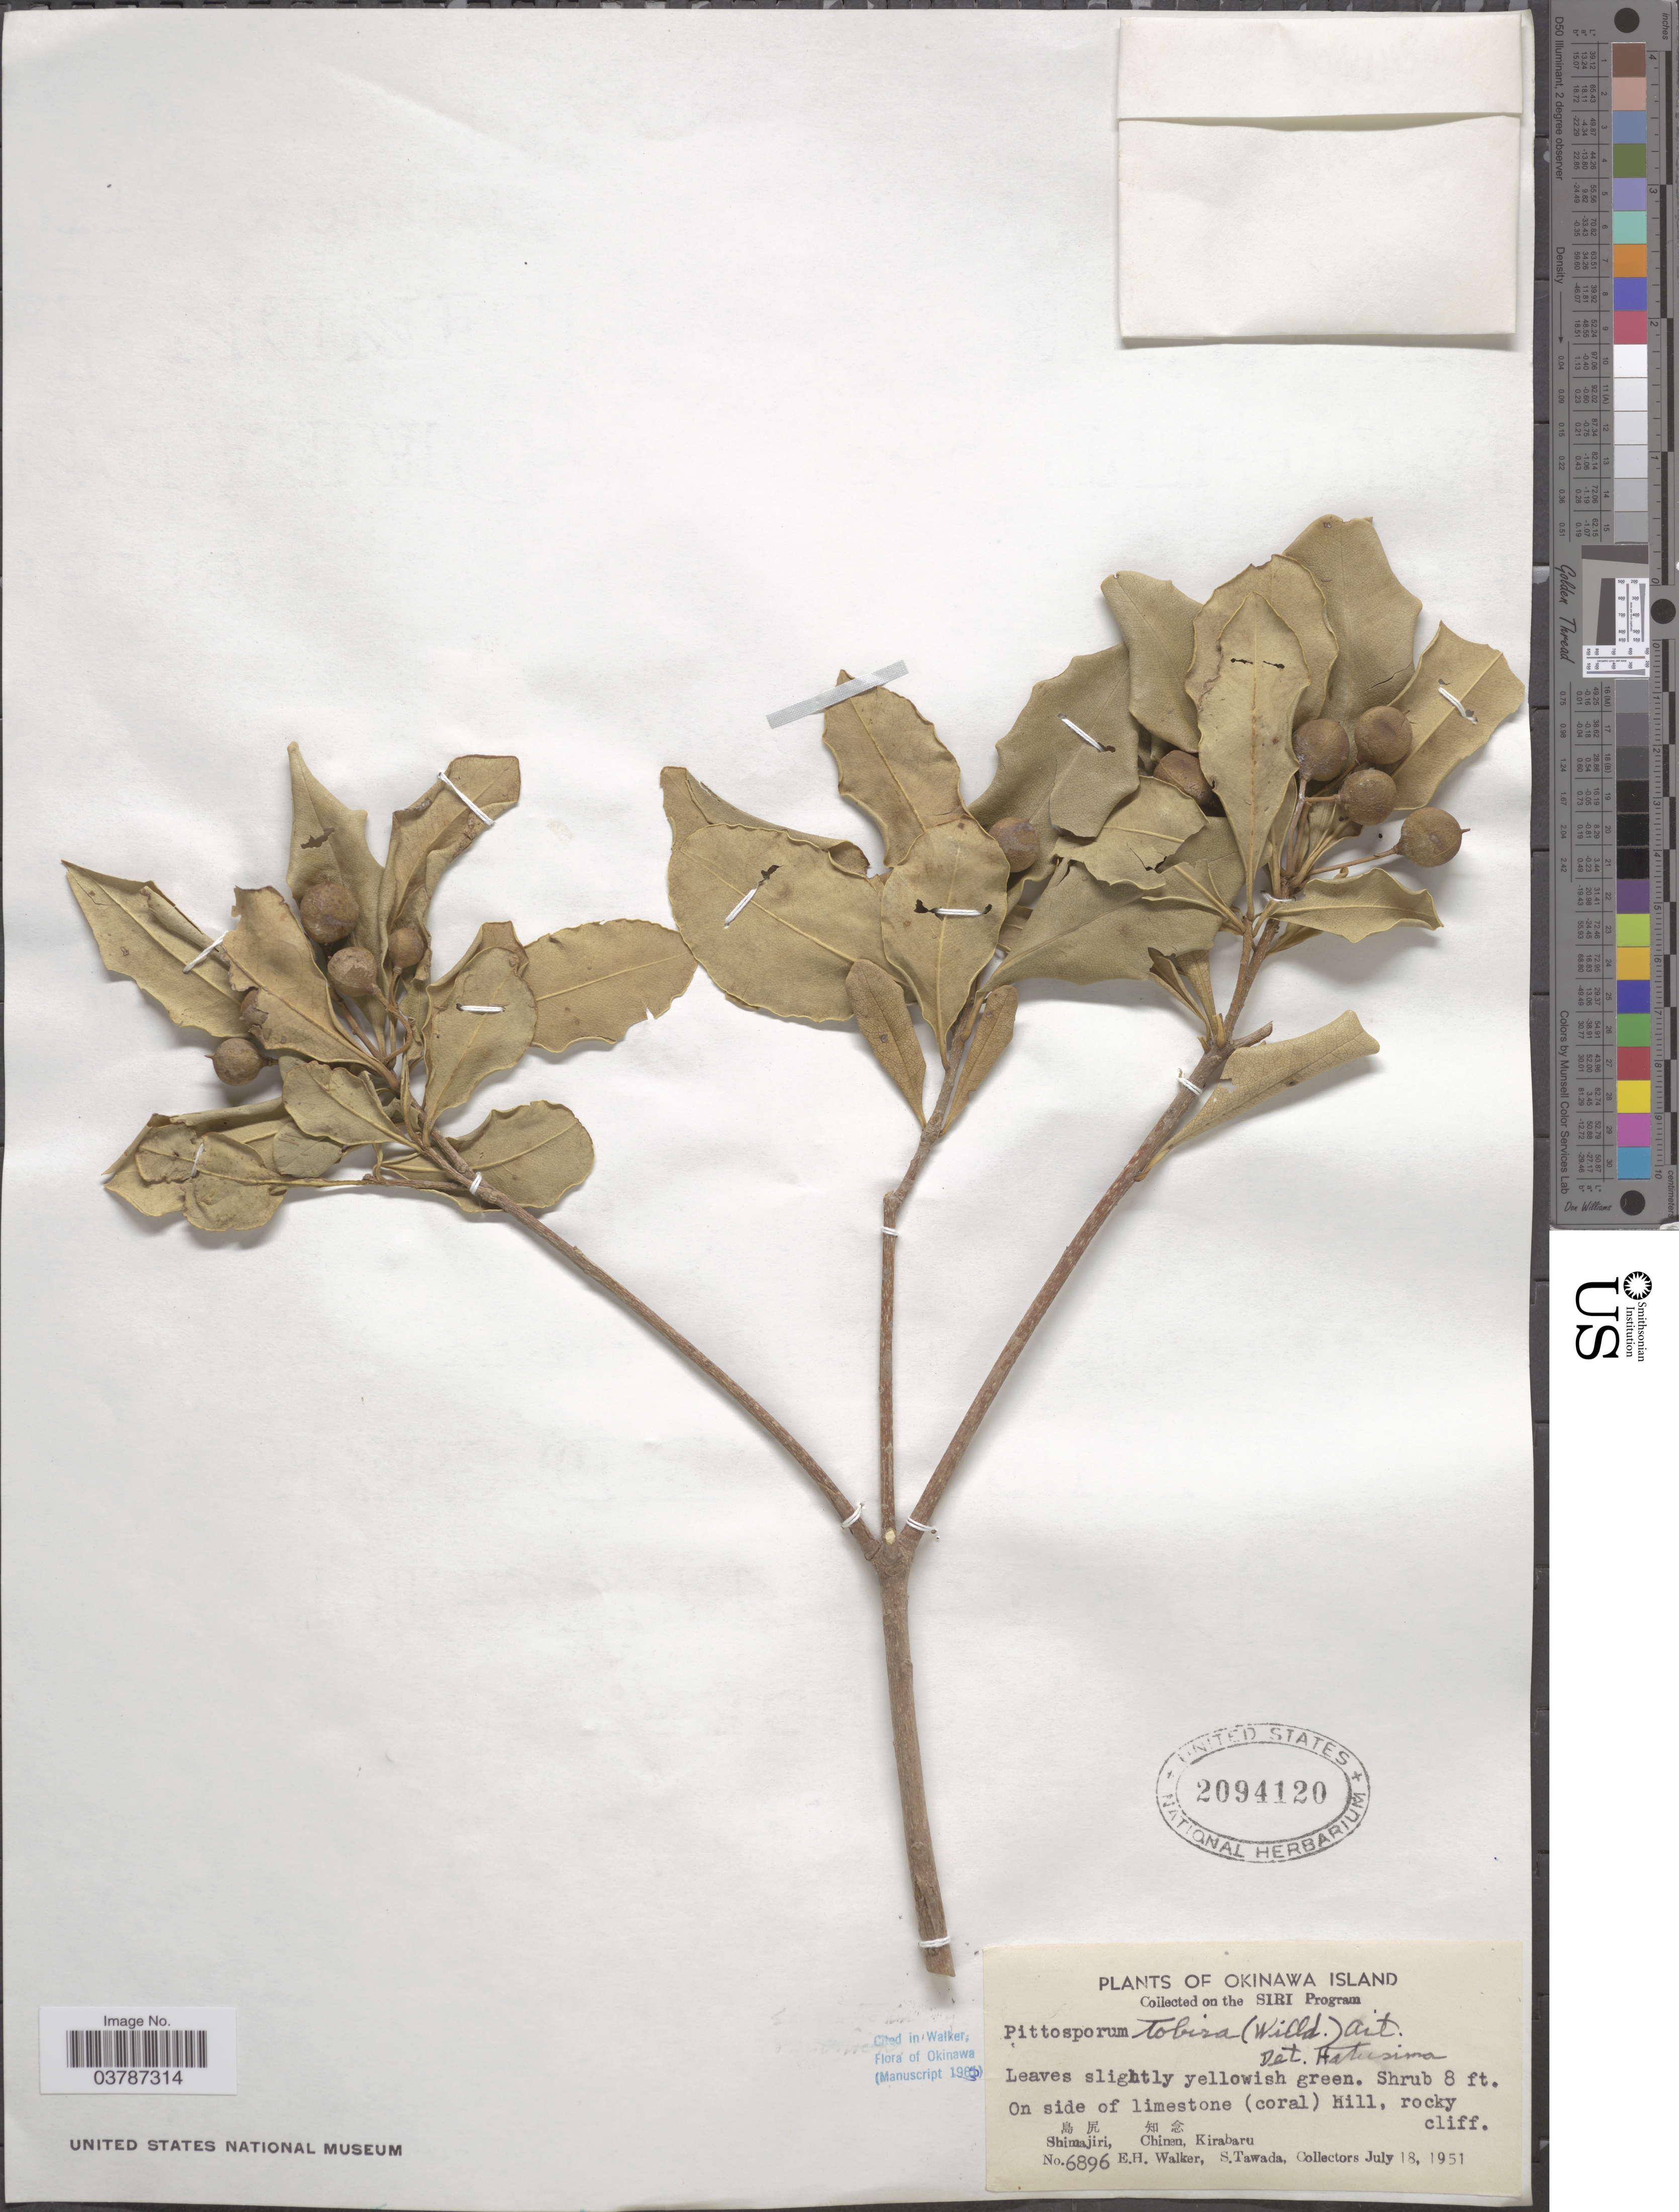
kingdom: Plantae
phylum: Tracheophyta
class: Magnoliopsida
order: Apiales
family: Pittosporaceae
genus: Pittosporum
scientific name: Pittosporum tobira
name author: (Thunb.) W.T. Aiton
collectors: E. H. Walker & S. Tawada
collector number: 6896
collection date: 1951-07-18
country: Japan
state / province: Okinawa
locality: Okinawa Island. Shimajiri, Chinen, Kirabaru.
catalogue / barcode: US 2094120